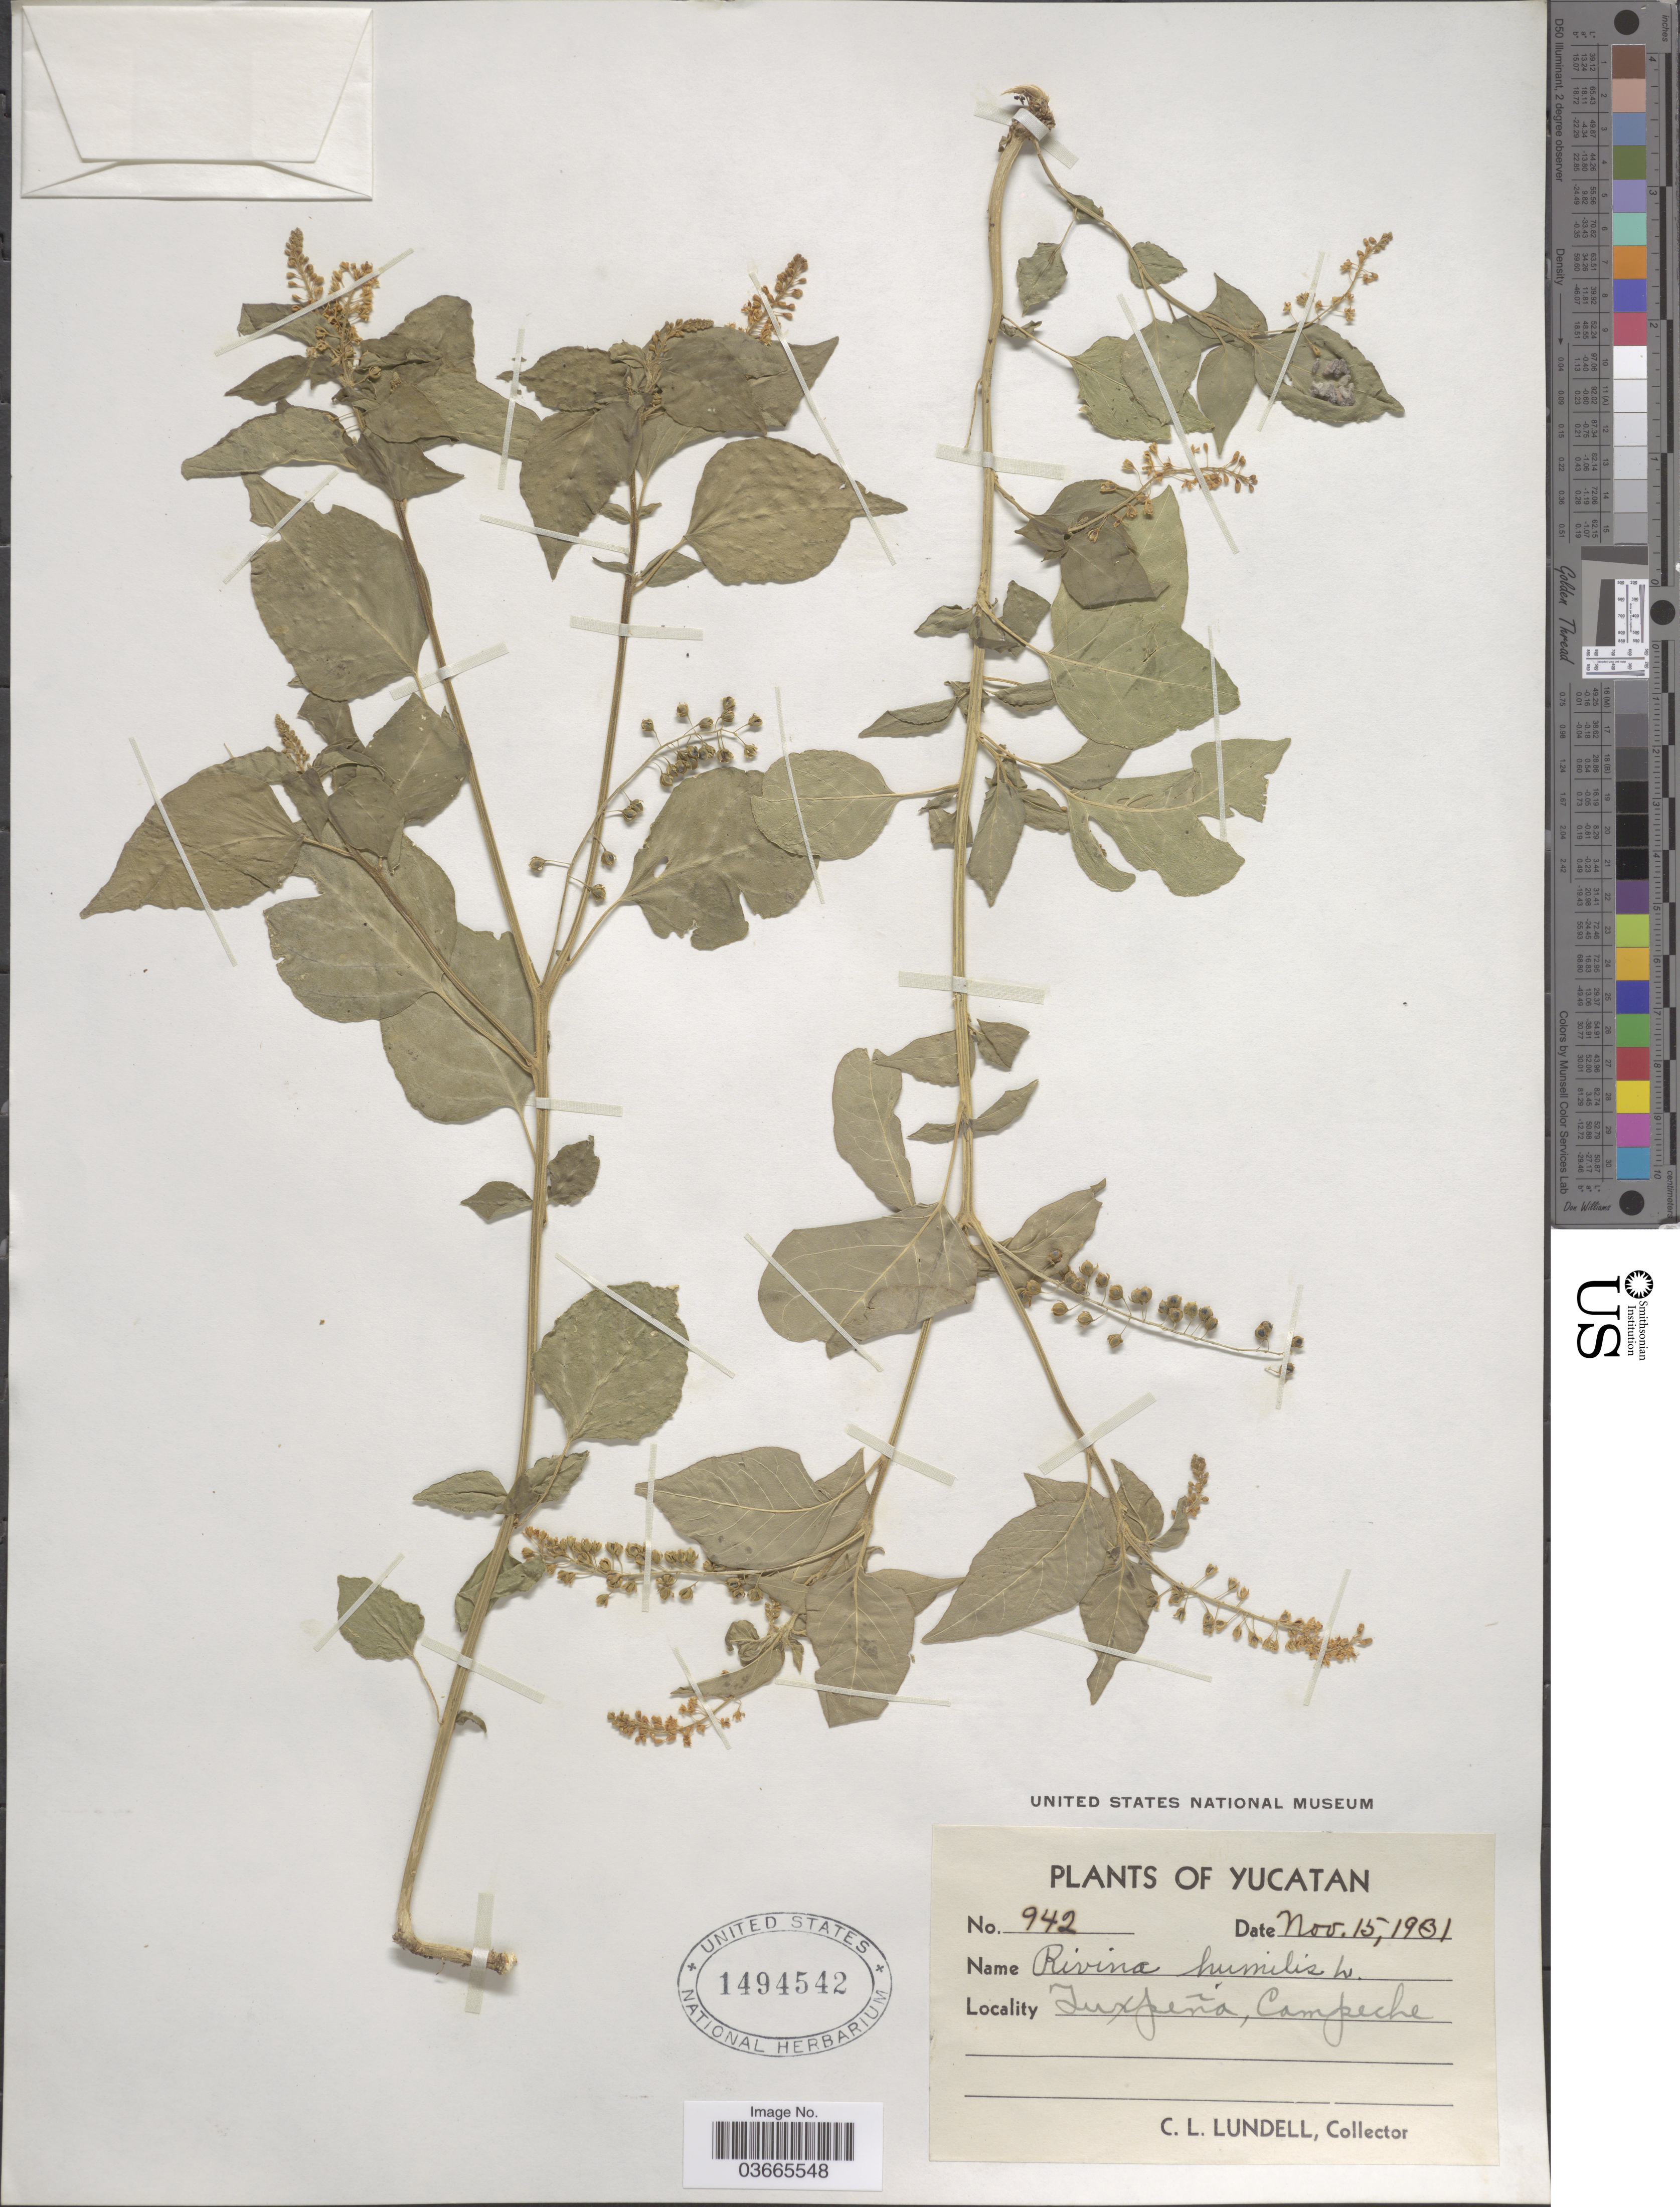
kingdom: Plantae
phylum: Tracheophyta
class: Magnoliopsida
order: Caryophyllales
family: Phytolaccaceae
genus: Rivina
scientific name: Rivina humilis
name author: L.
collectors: C. L. Lundell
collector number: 942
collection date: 1931-11-15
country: Mexico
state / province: Campeche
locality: Tuxpeña.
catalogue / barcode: US 1494542